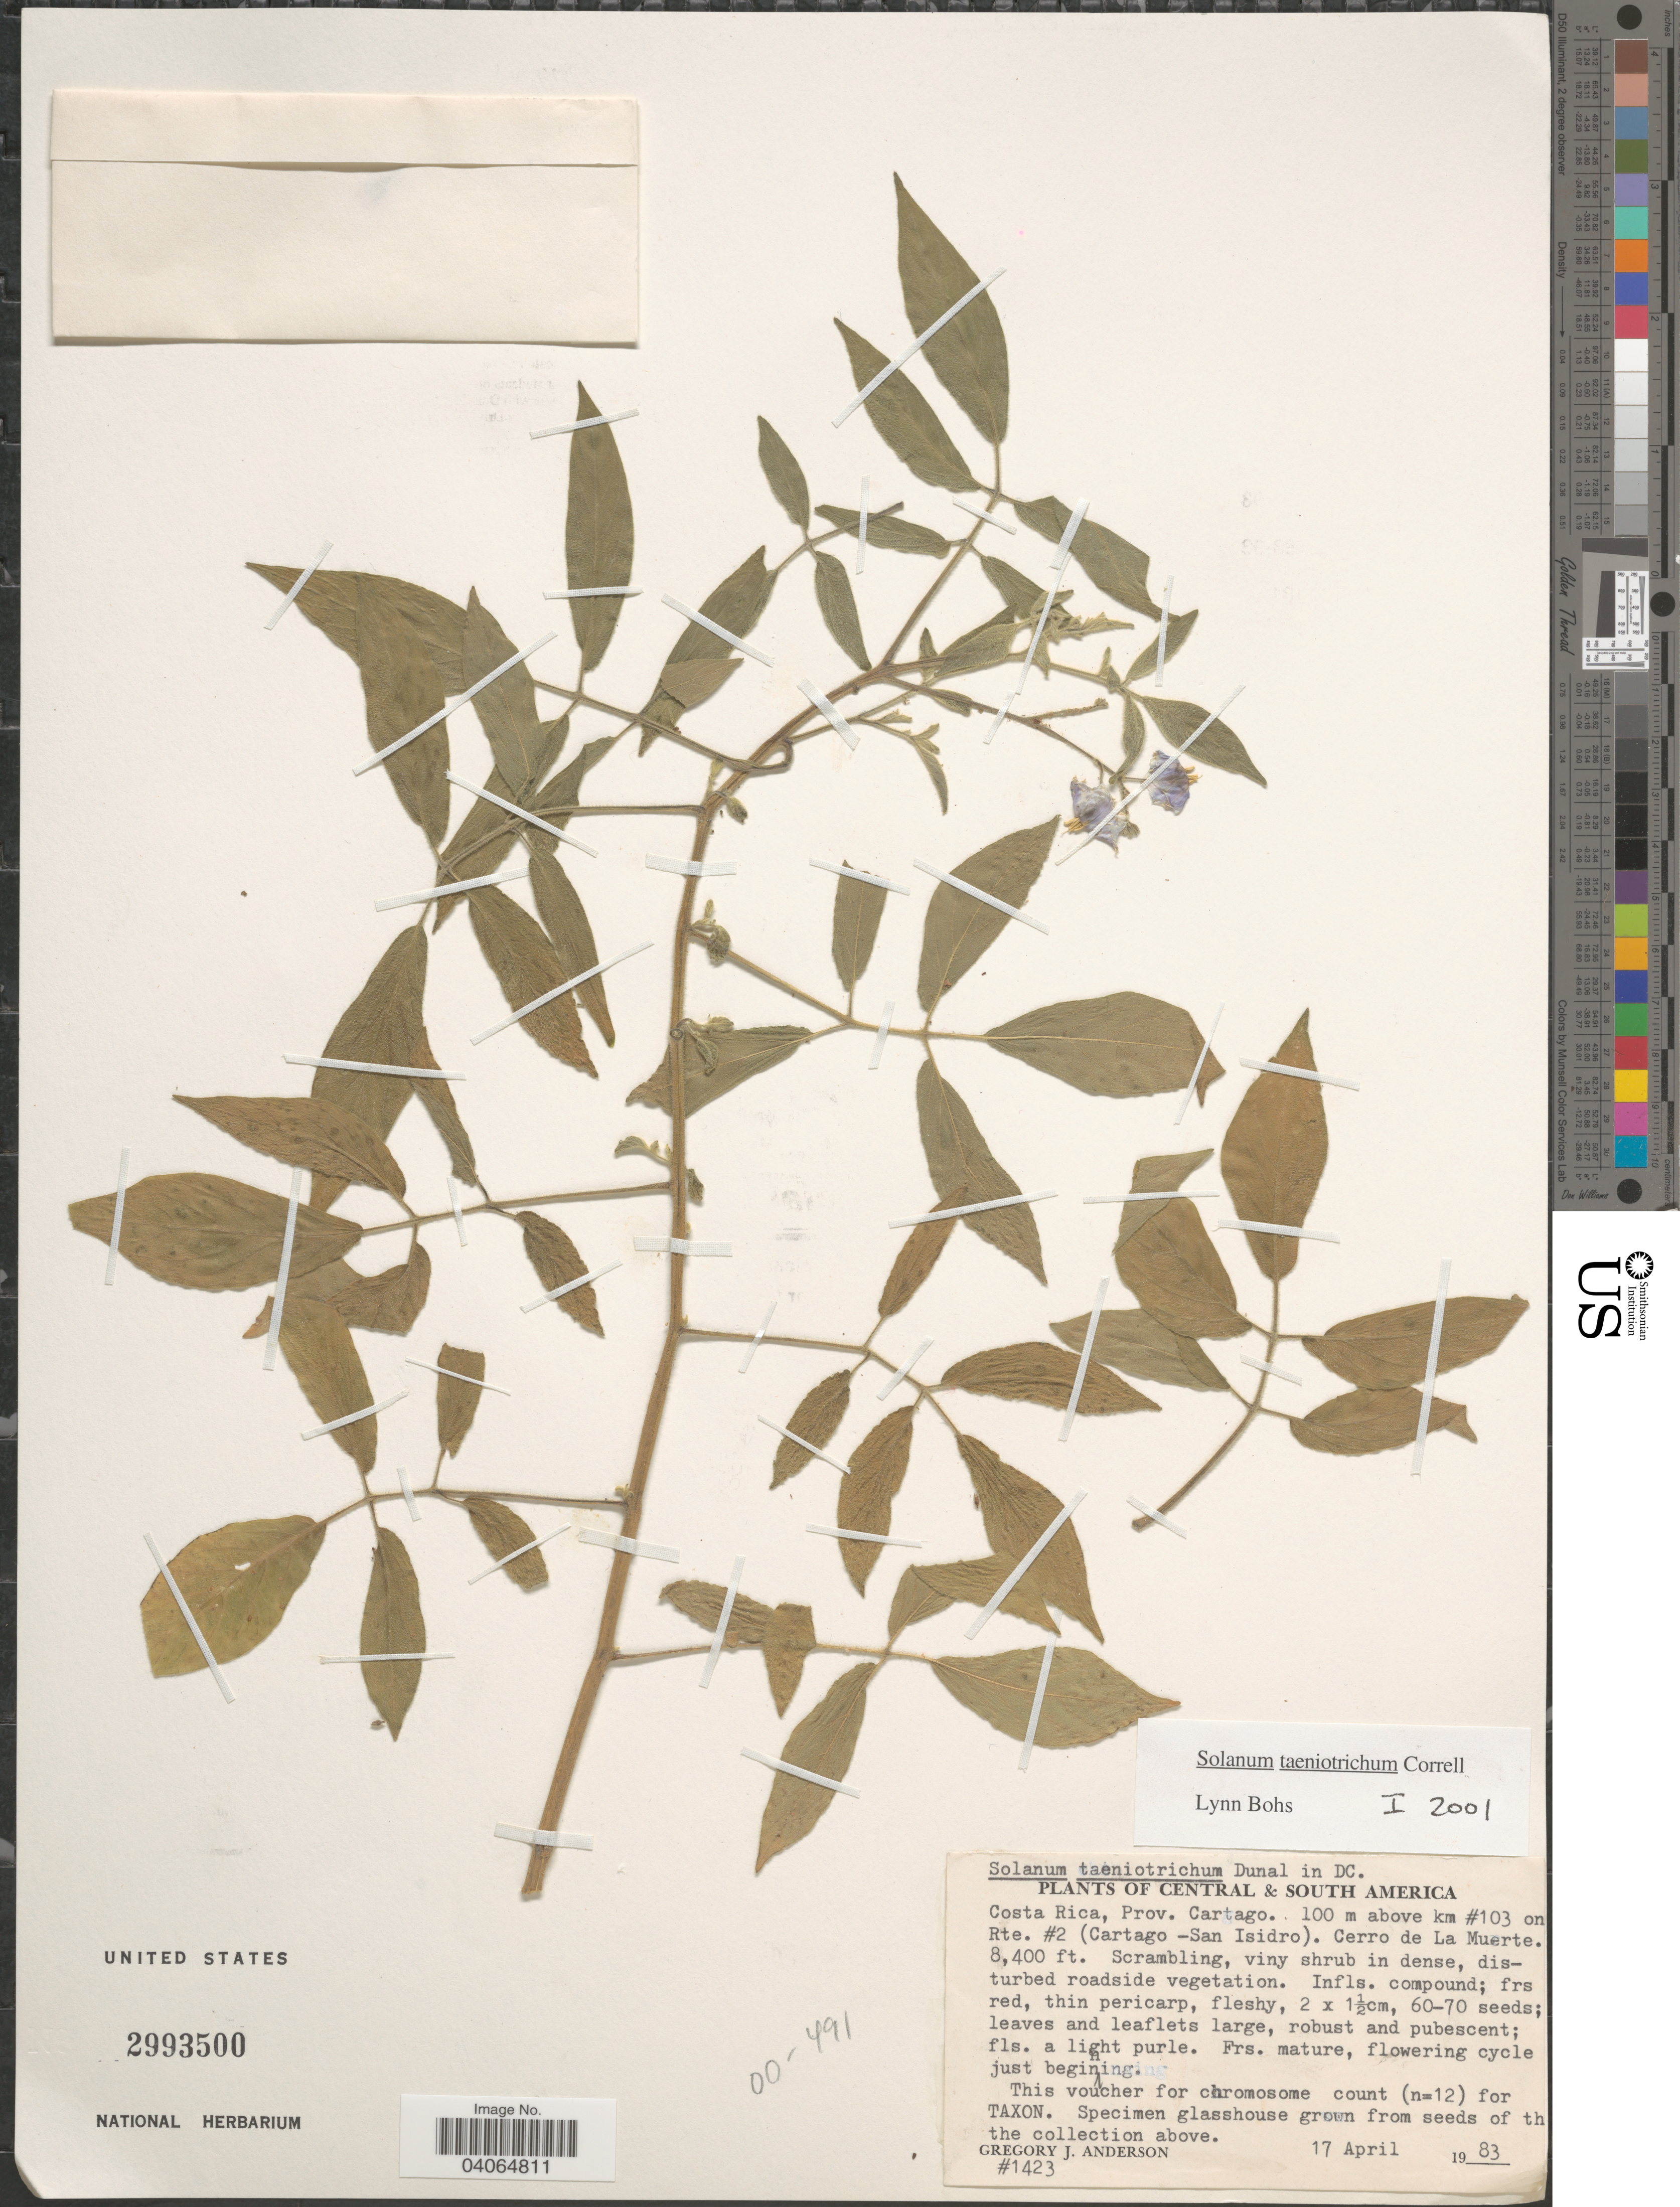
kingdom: Plantae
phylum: Tracheophyta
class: Magnoliopsida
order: Solanales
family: Solanaceae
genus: Solanum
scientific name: Solanum taeniotrichum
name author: Correll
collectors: G. J. Anderson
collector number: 1423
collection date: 1983-04-17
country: Costa Rica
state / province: Cartago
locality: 100 m above km #103 on Rte. #2 (Cartago - San Isidro). Cerro de La Muerte.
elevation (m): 2560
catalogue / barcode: US 2993500